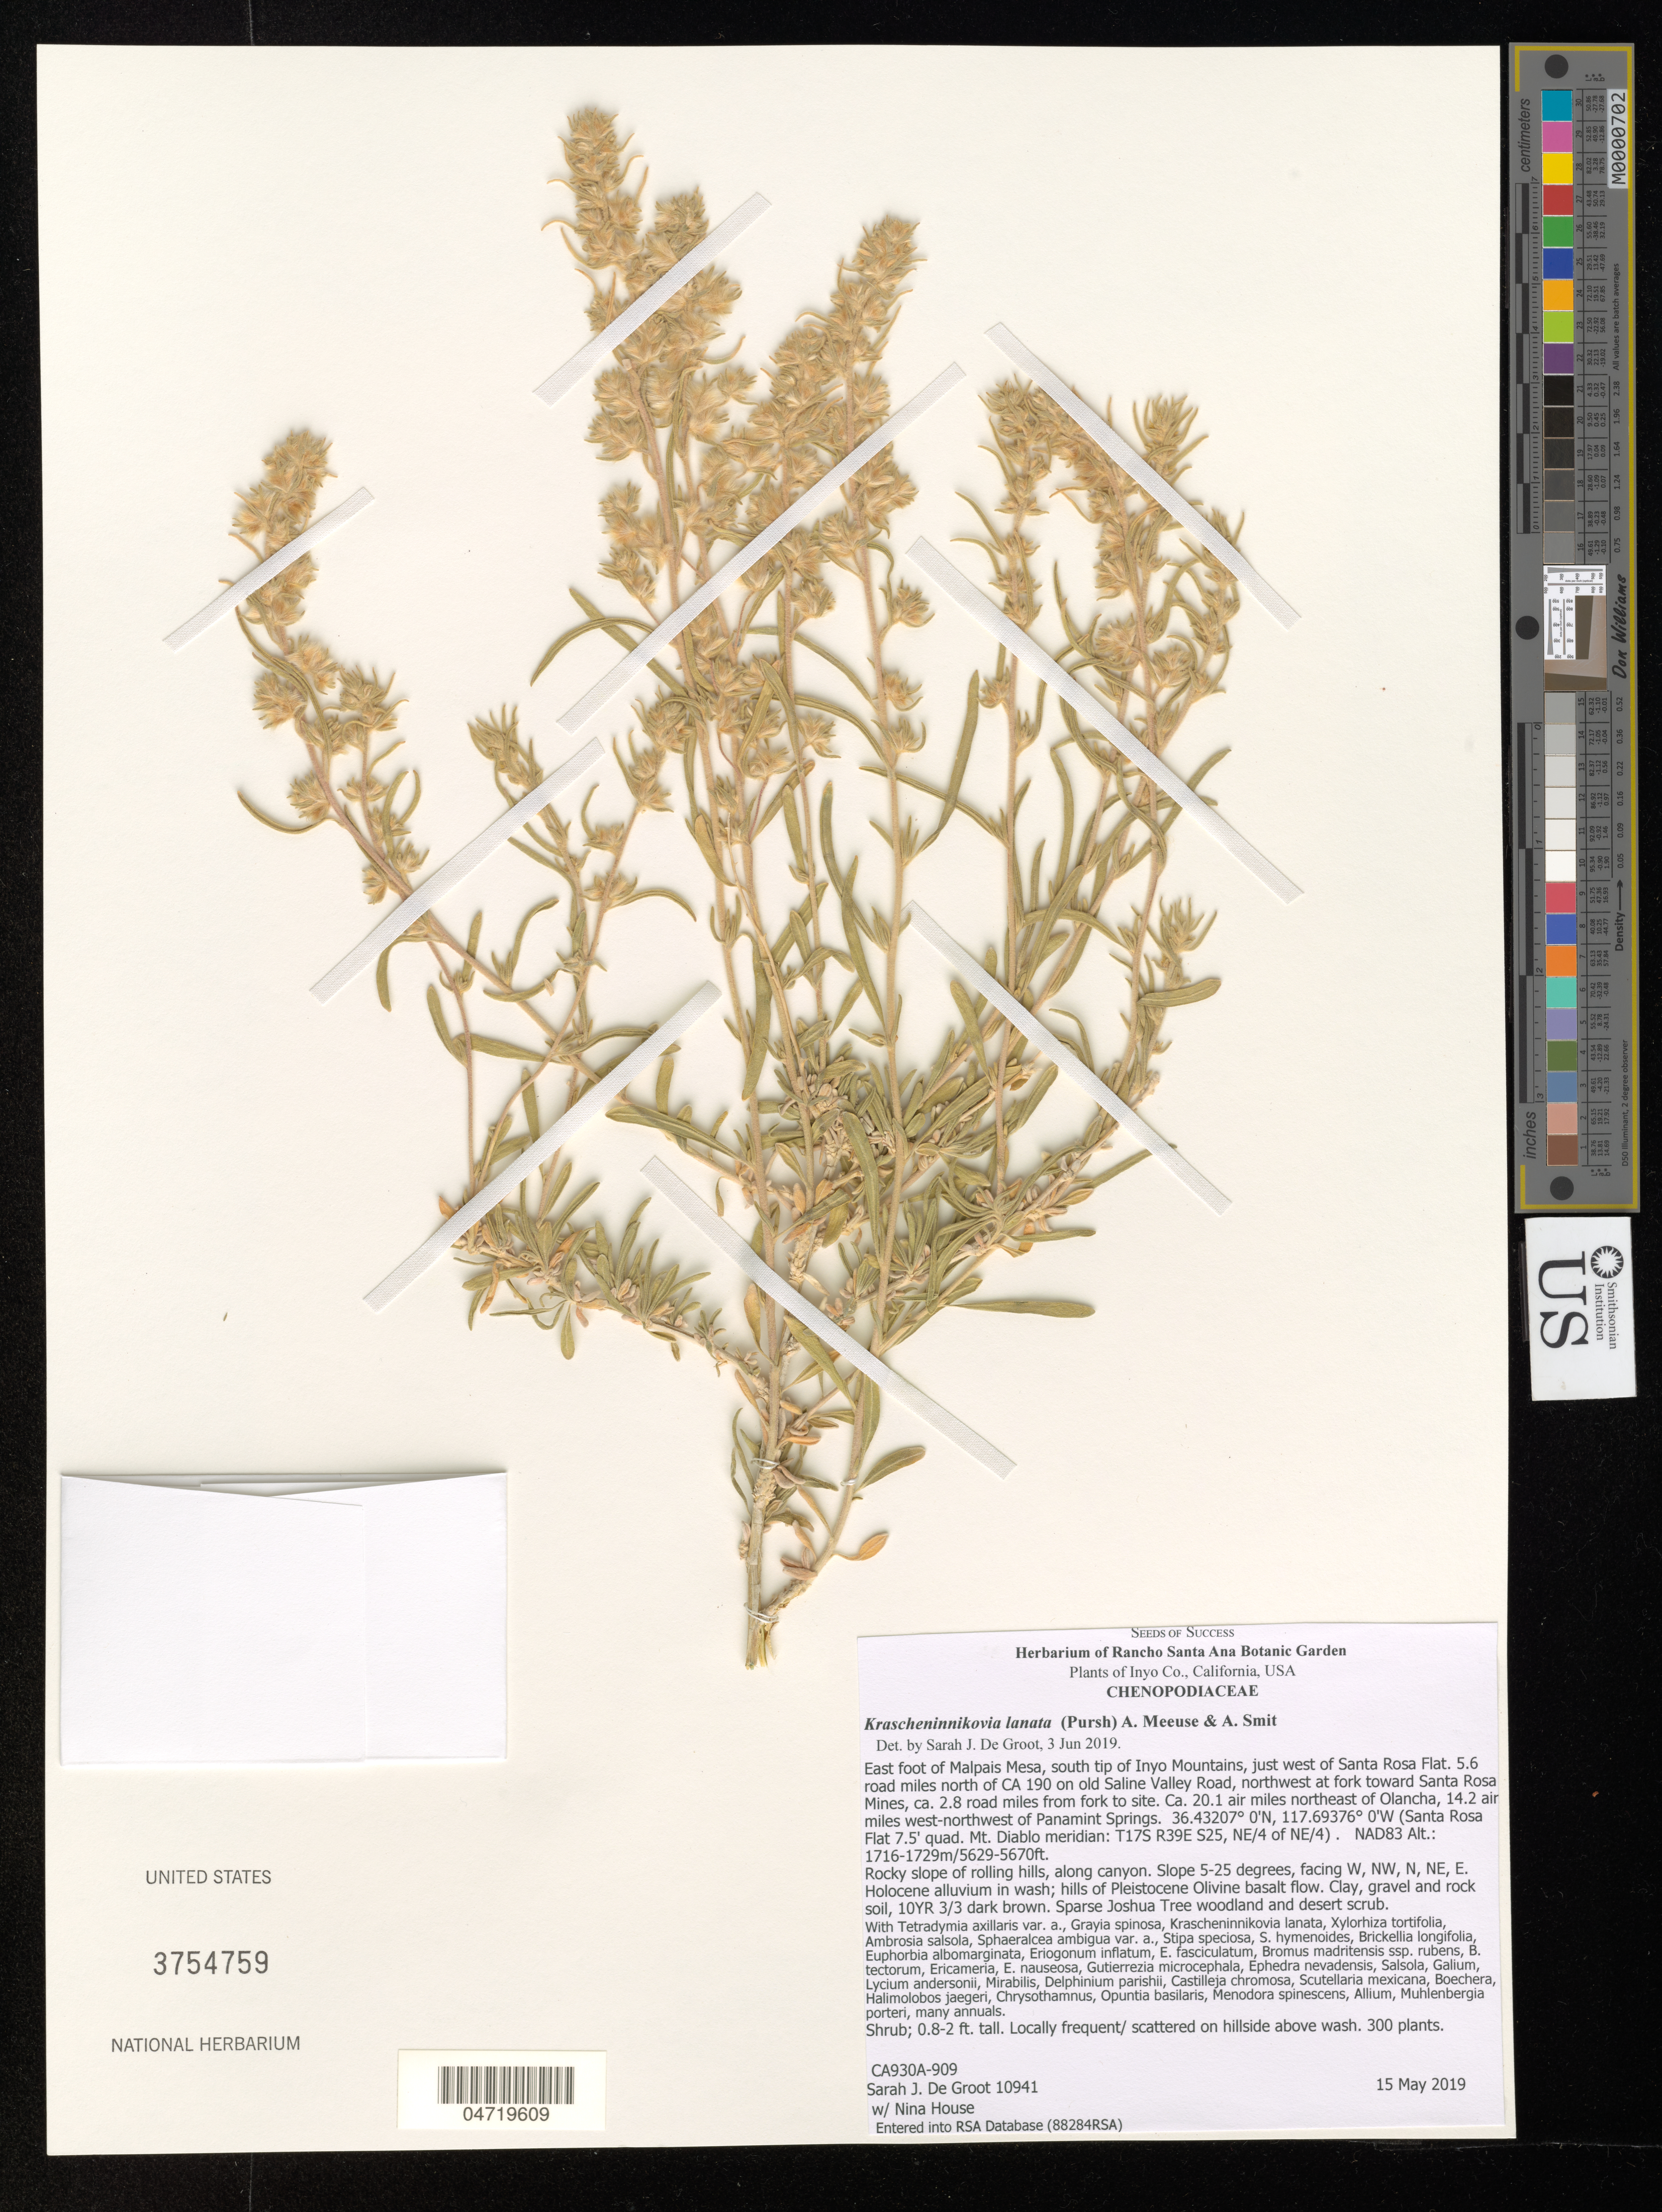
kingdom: Plantae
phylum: Tracheophyta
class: Magnoliopsida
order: Caryophyllales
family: Amaranthaceae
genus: Krascheninnikovia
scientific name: Krascheninnikovia lanata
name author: (Pursh) A. Meeuse & A.Smit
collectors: S. De Groot & N. House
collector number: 10941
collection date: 2019-05-15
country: United States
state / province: California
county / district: Inyo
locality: Inyo Co. East foot of Malpais Mesa, south tip of Inyo Mountains, just west of Santa Rosa Flat. 5.6 road miles north of CA 190 on old Saline Valley Road, northwest at fork toward Santa Rosa Mines, ca. 2.8 road miles from fork to site. Ca. 20.1 air miles northeast of Olancha, 14.2 air miles west-northwest of Panamint Springs. (Santa Rosa Flat 7.5' quad. Mt. Diablo meridian: T17S R39E S25, NE/4 of NE/4). NAD83.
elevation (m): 1716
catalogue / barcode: US 3754759